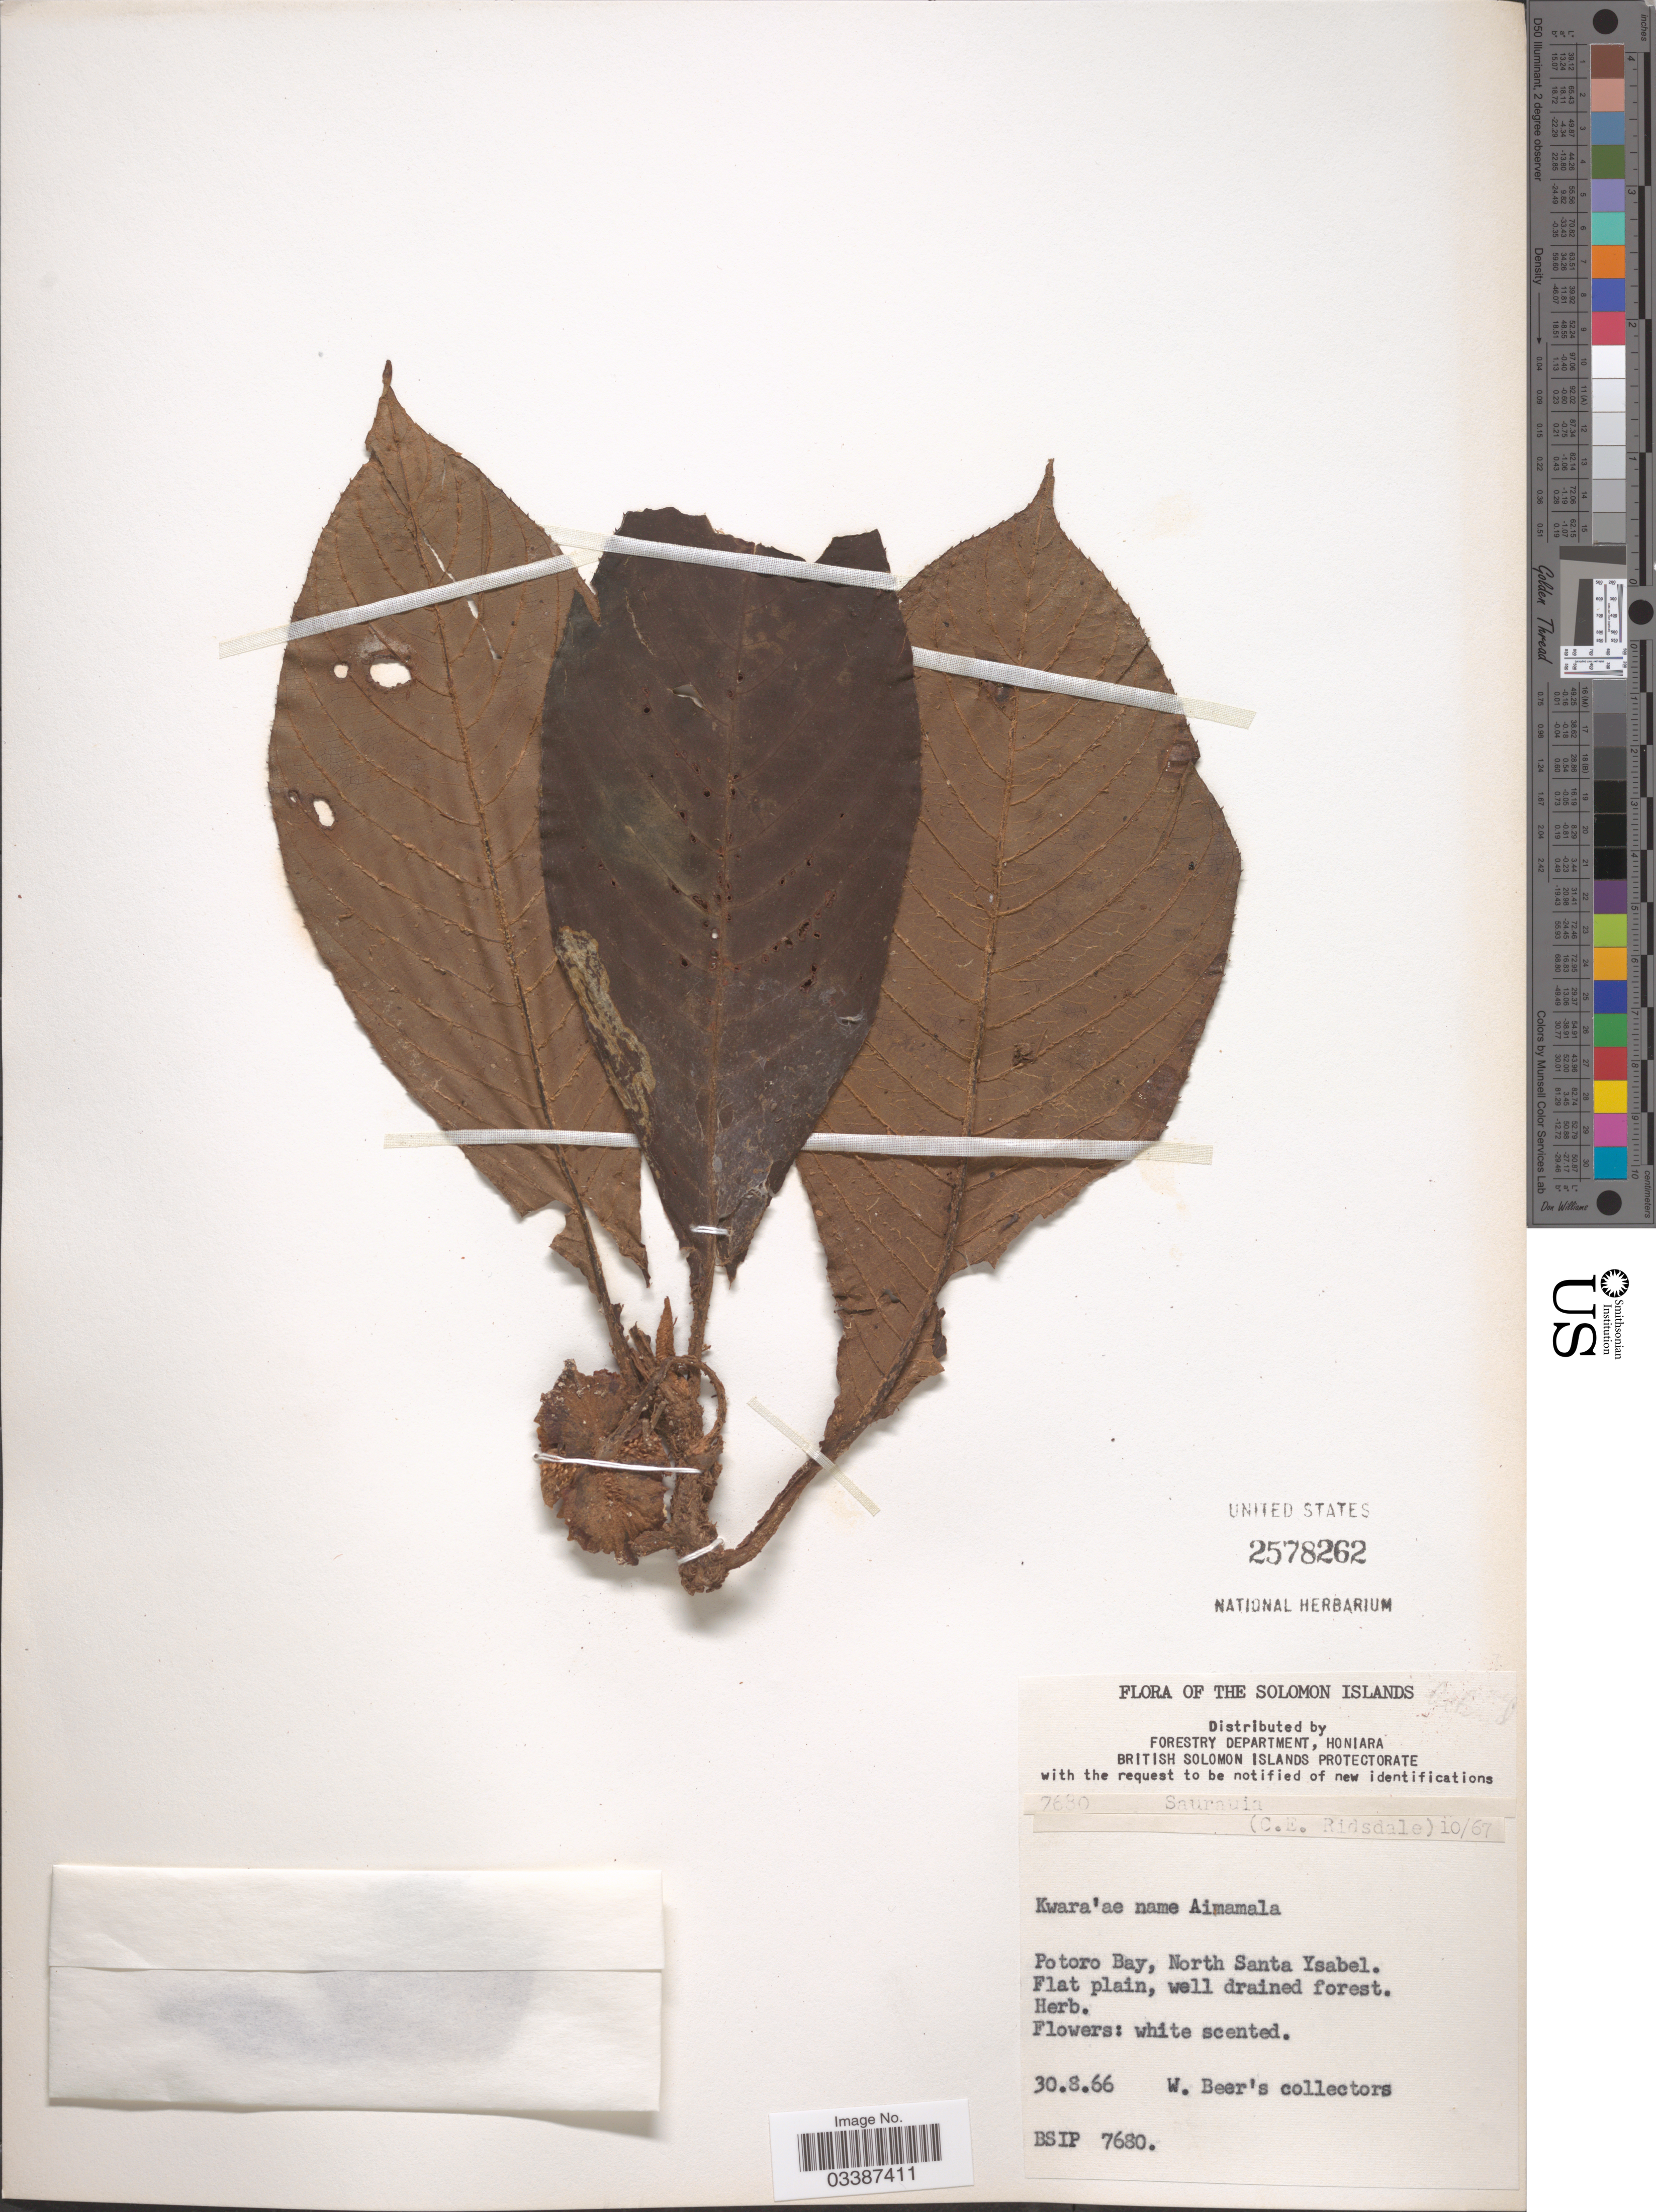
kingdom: Plantae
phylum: Tracheophyta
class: Magnoliopsida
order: Ericales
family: Actinidiaceae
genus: Saurauia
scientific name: Saurauia sp.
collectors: W. Beer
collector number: BSIP 7680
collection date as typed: Transcribed d/m/y: 30/8/66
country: Solomon Islands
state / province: Solomon Islands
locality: Potoro Bay, North Santa Ysabel.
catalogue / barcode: US 2578262